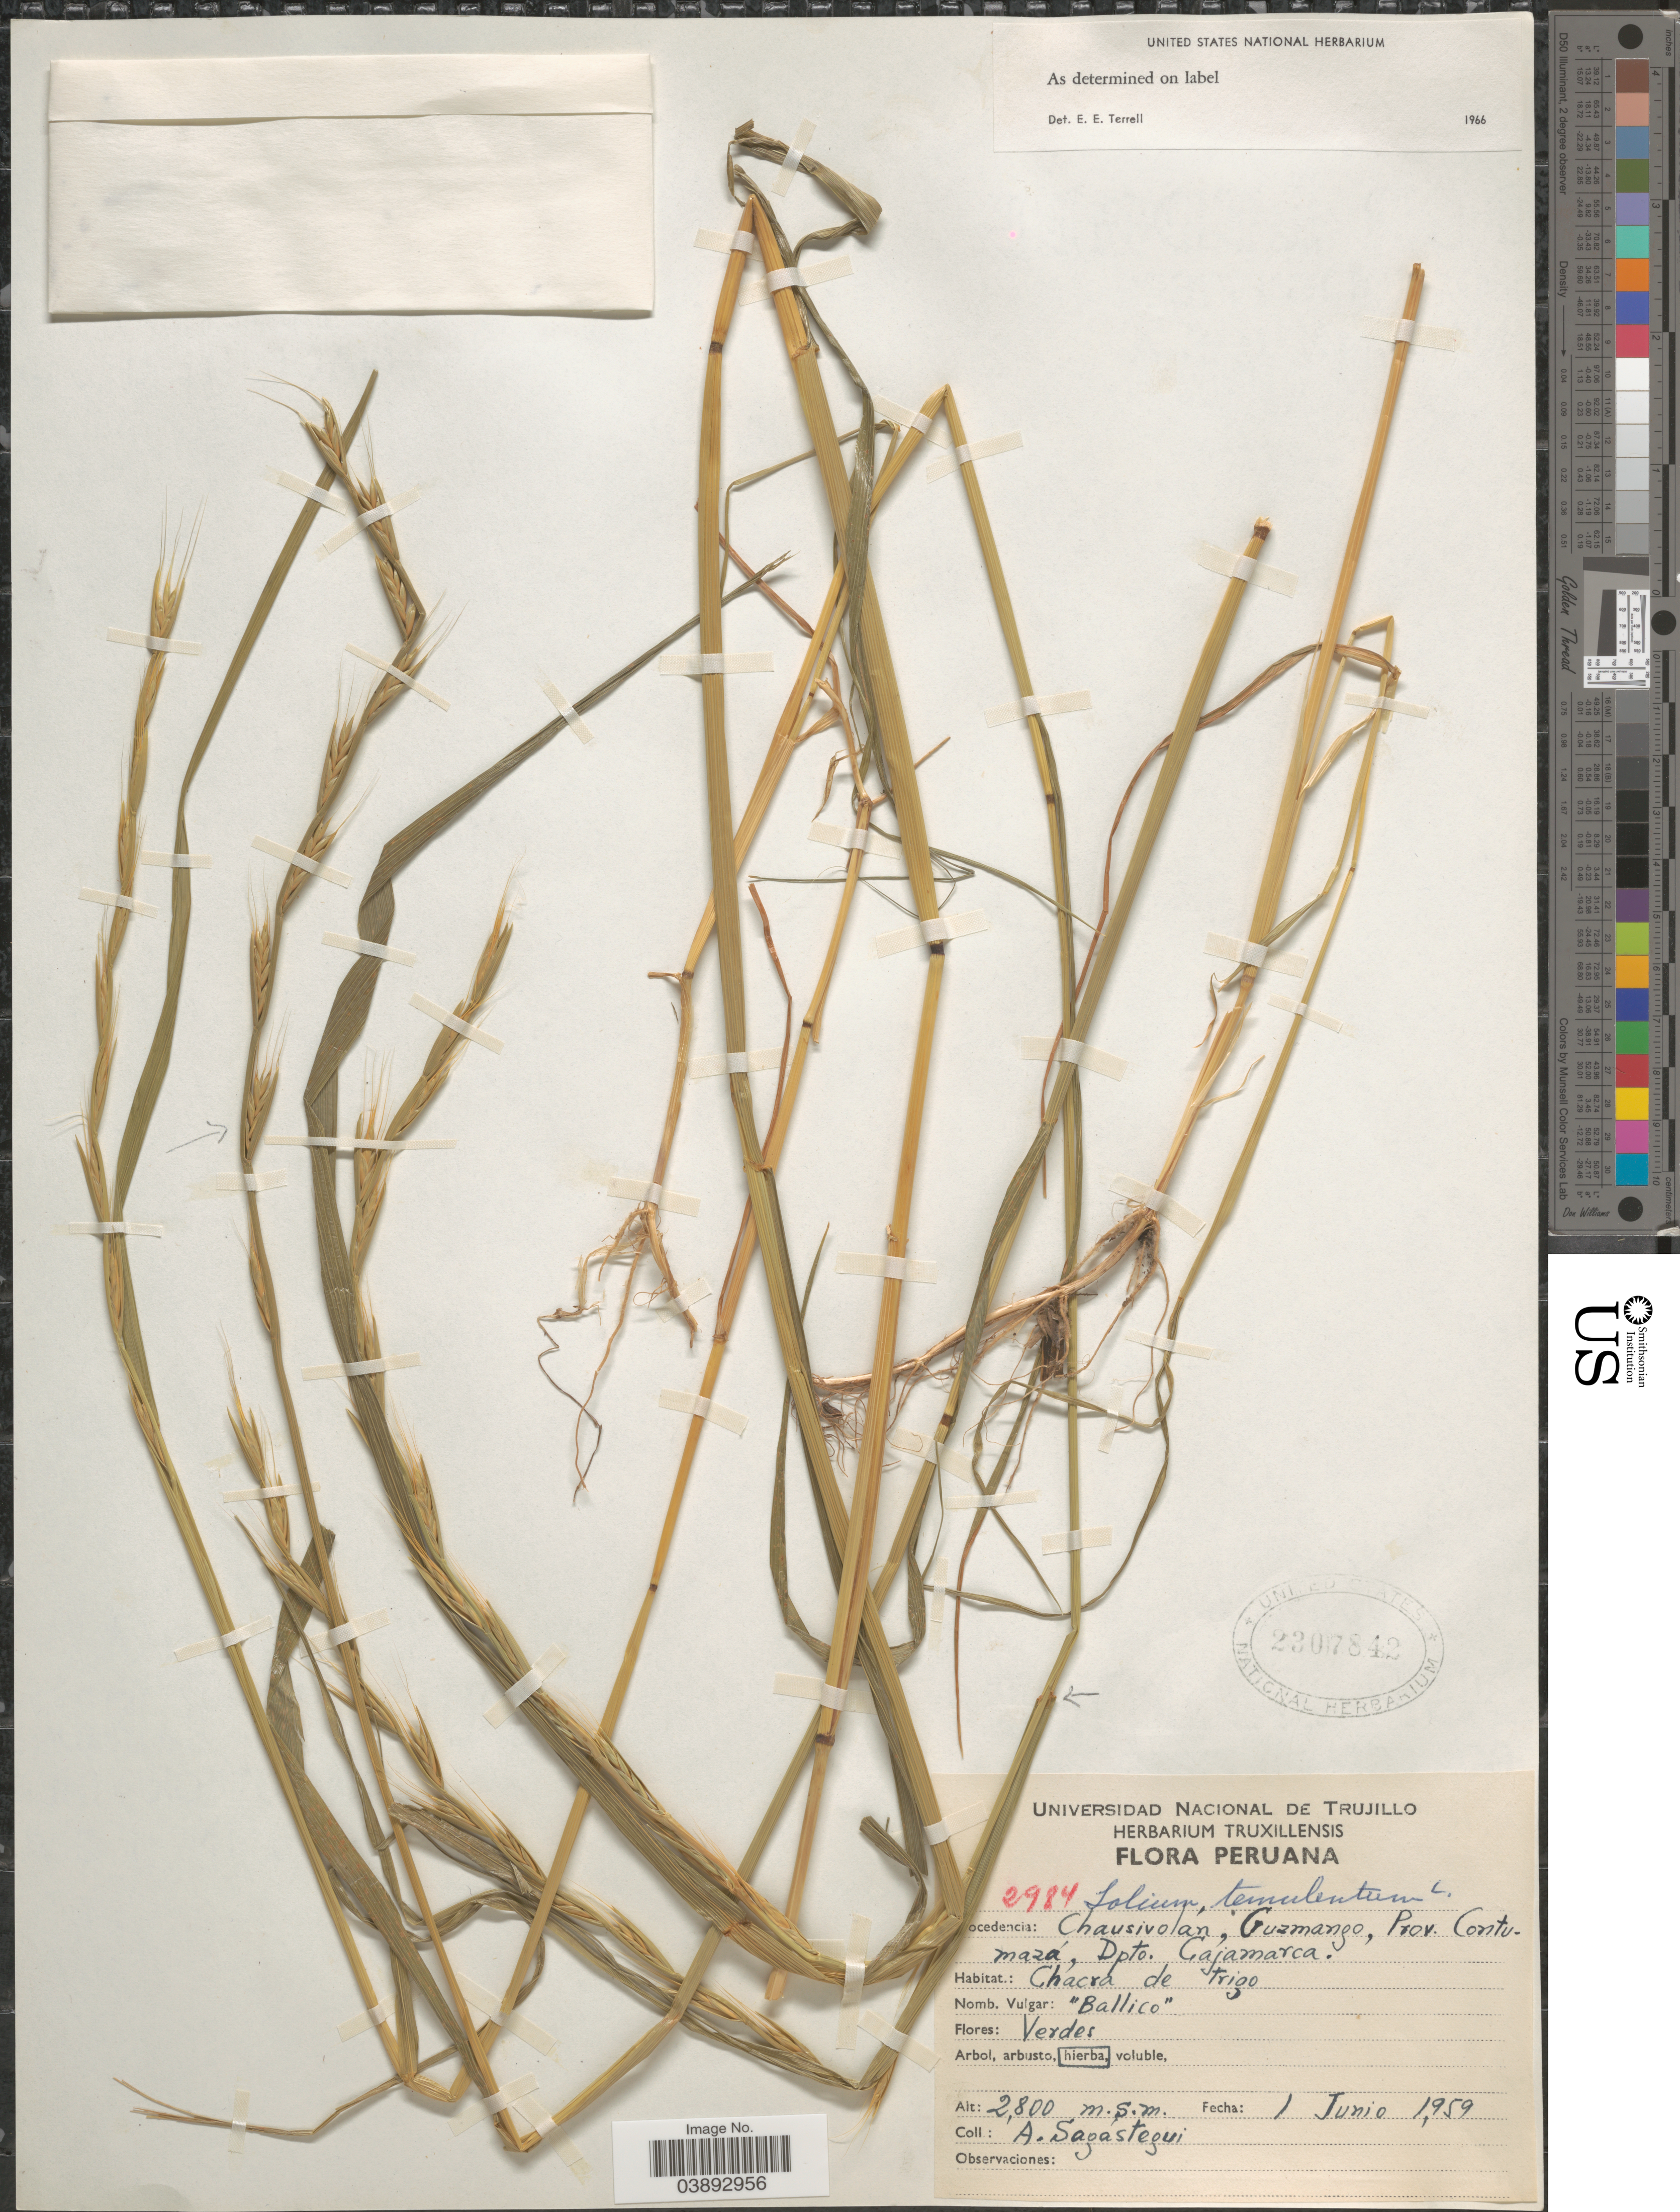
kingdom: Plantae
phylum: Tracheophyta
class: Liliopsida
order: Poales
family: Poaceae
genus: Lolium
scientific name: Lolium temulentum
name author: L.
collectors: A. Sagastegui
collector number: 2984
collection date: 1959-06-01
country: Peru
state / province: Cajamarca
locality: Chausivolan, Guzmango, Prov. Contumazá, Dpto. Cajamarca.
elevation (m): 2800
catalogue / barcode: US 2307842